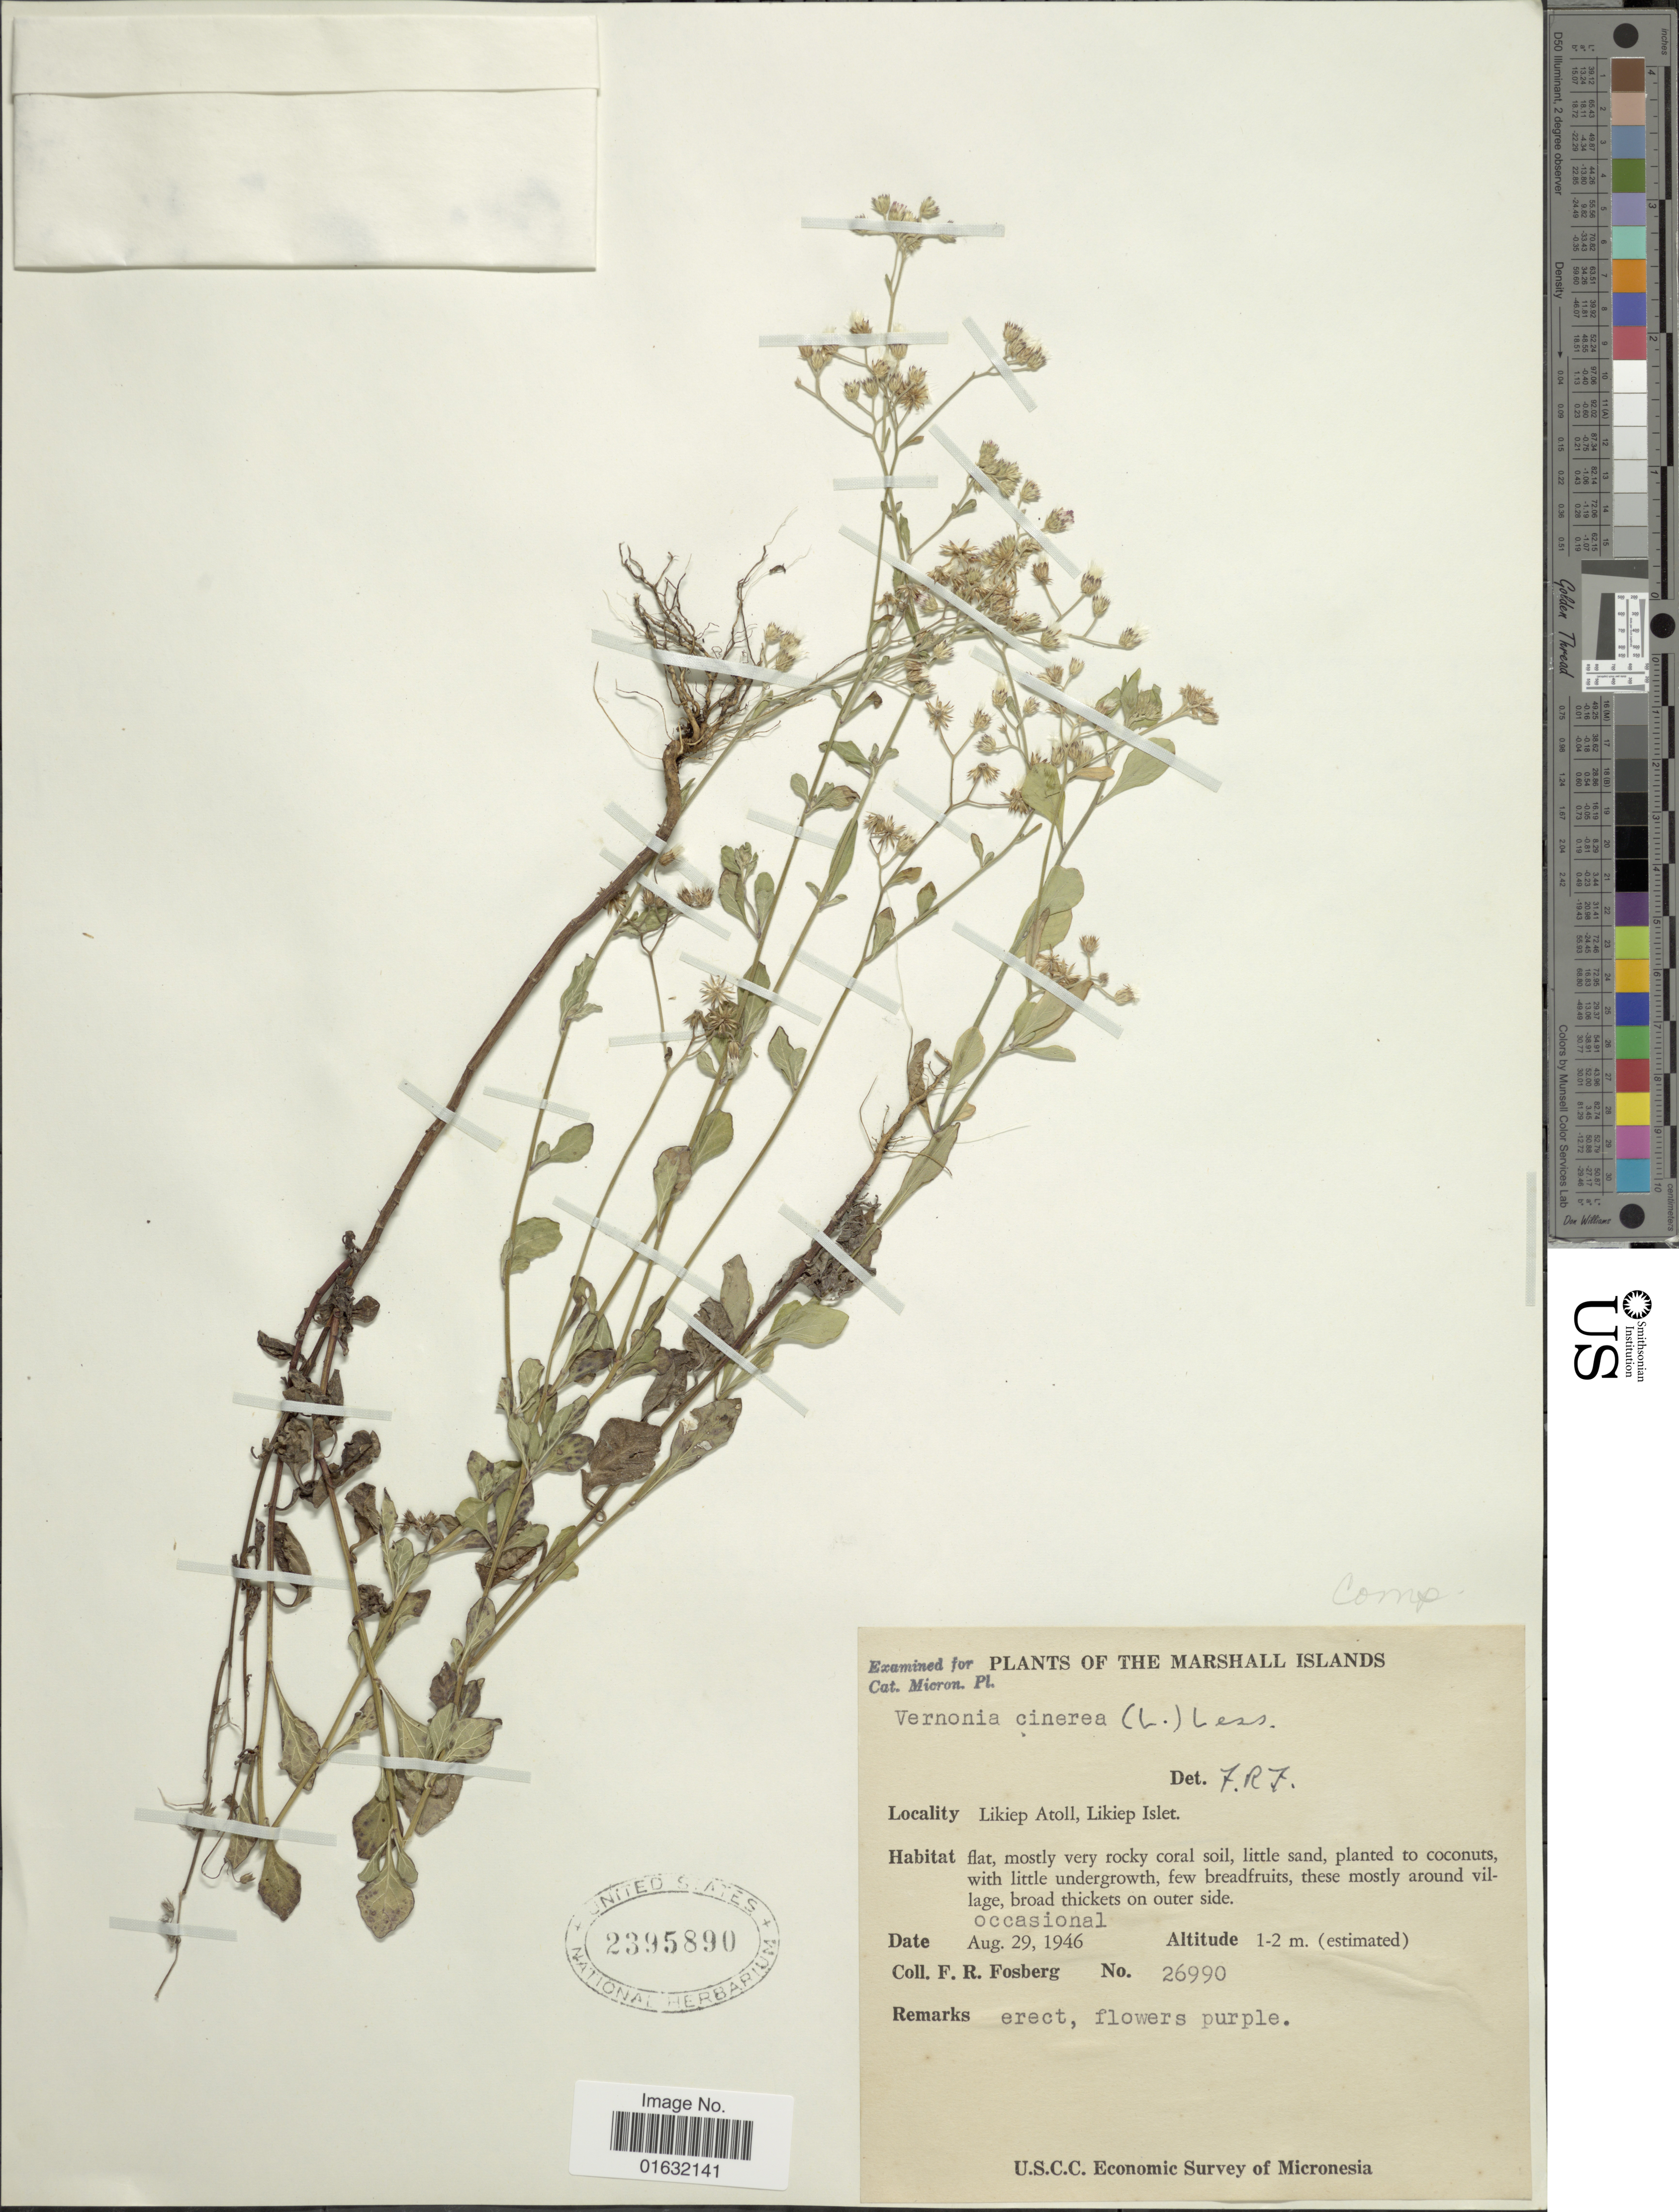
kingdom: Plantae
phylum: Tracheophyta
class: Magnoliopsida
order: Asterales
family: Asteraceae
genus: Cyanthillium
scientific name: Cyanthillium cinereum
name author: (L.) H. Rob.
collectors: F. R. Fosberg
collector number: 26990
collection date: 1946-08-29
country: Marshall Islands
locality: The Marshall Islands, Likiep Atoll, Likiep Islet.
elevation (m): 1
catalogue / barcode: US 2395890